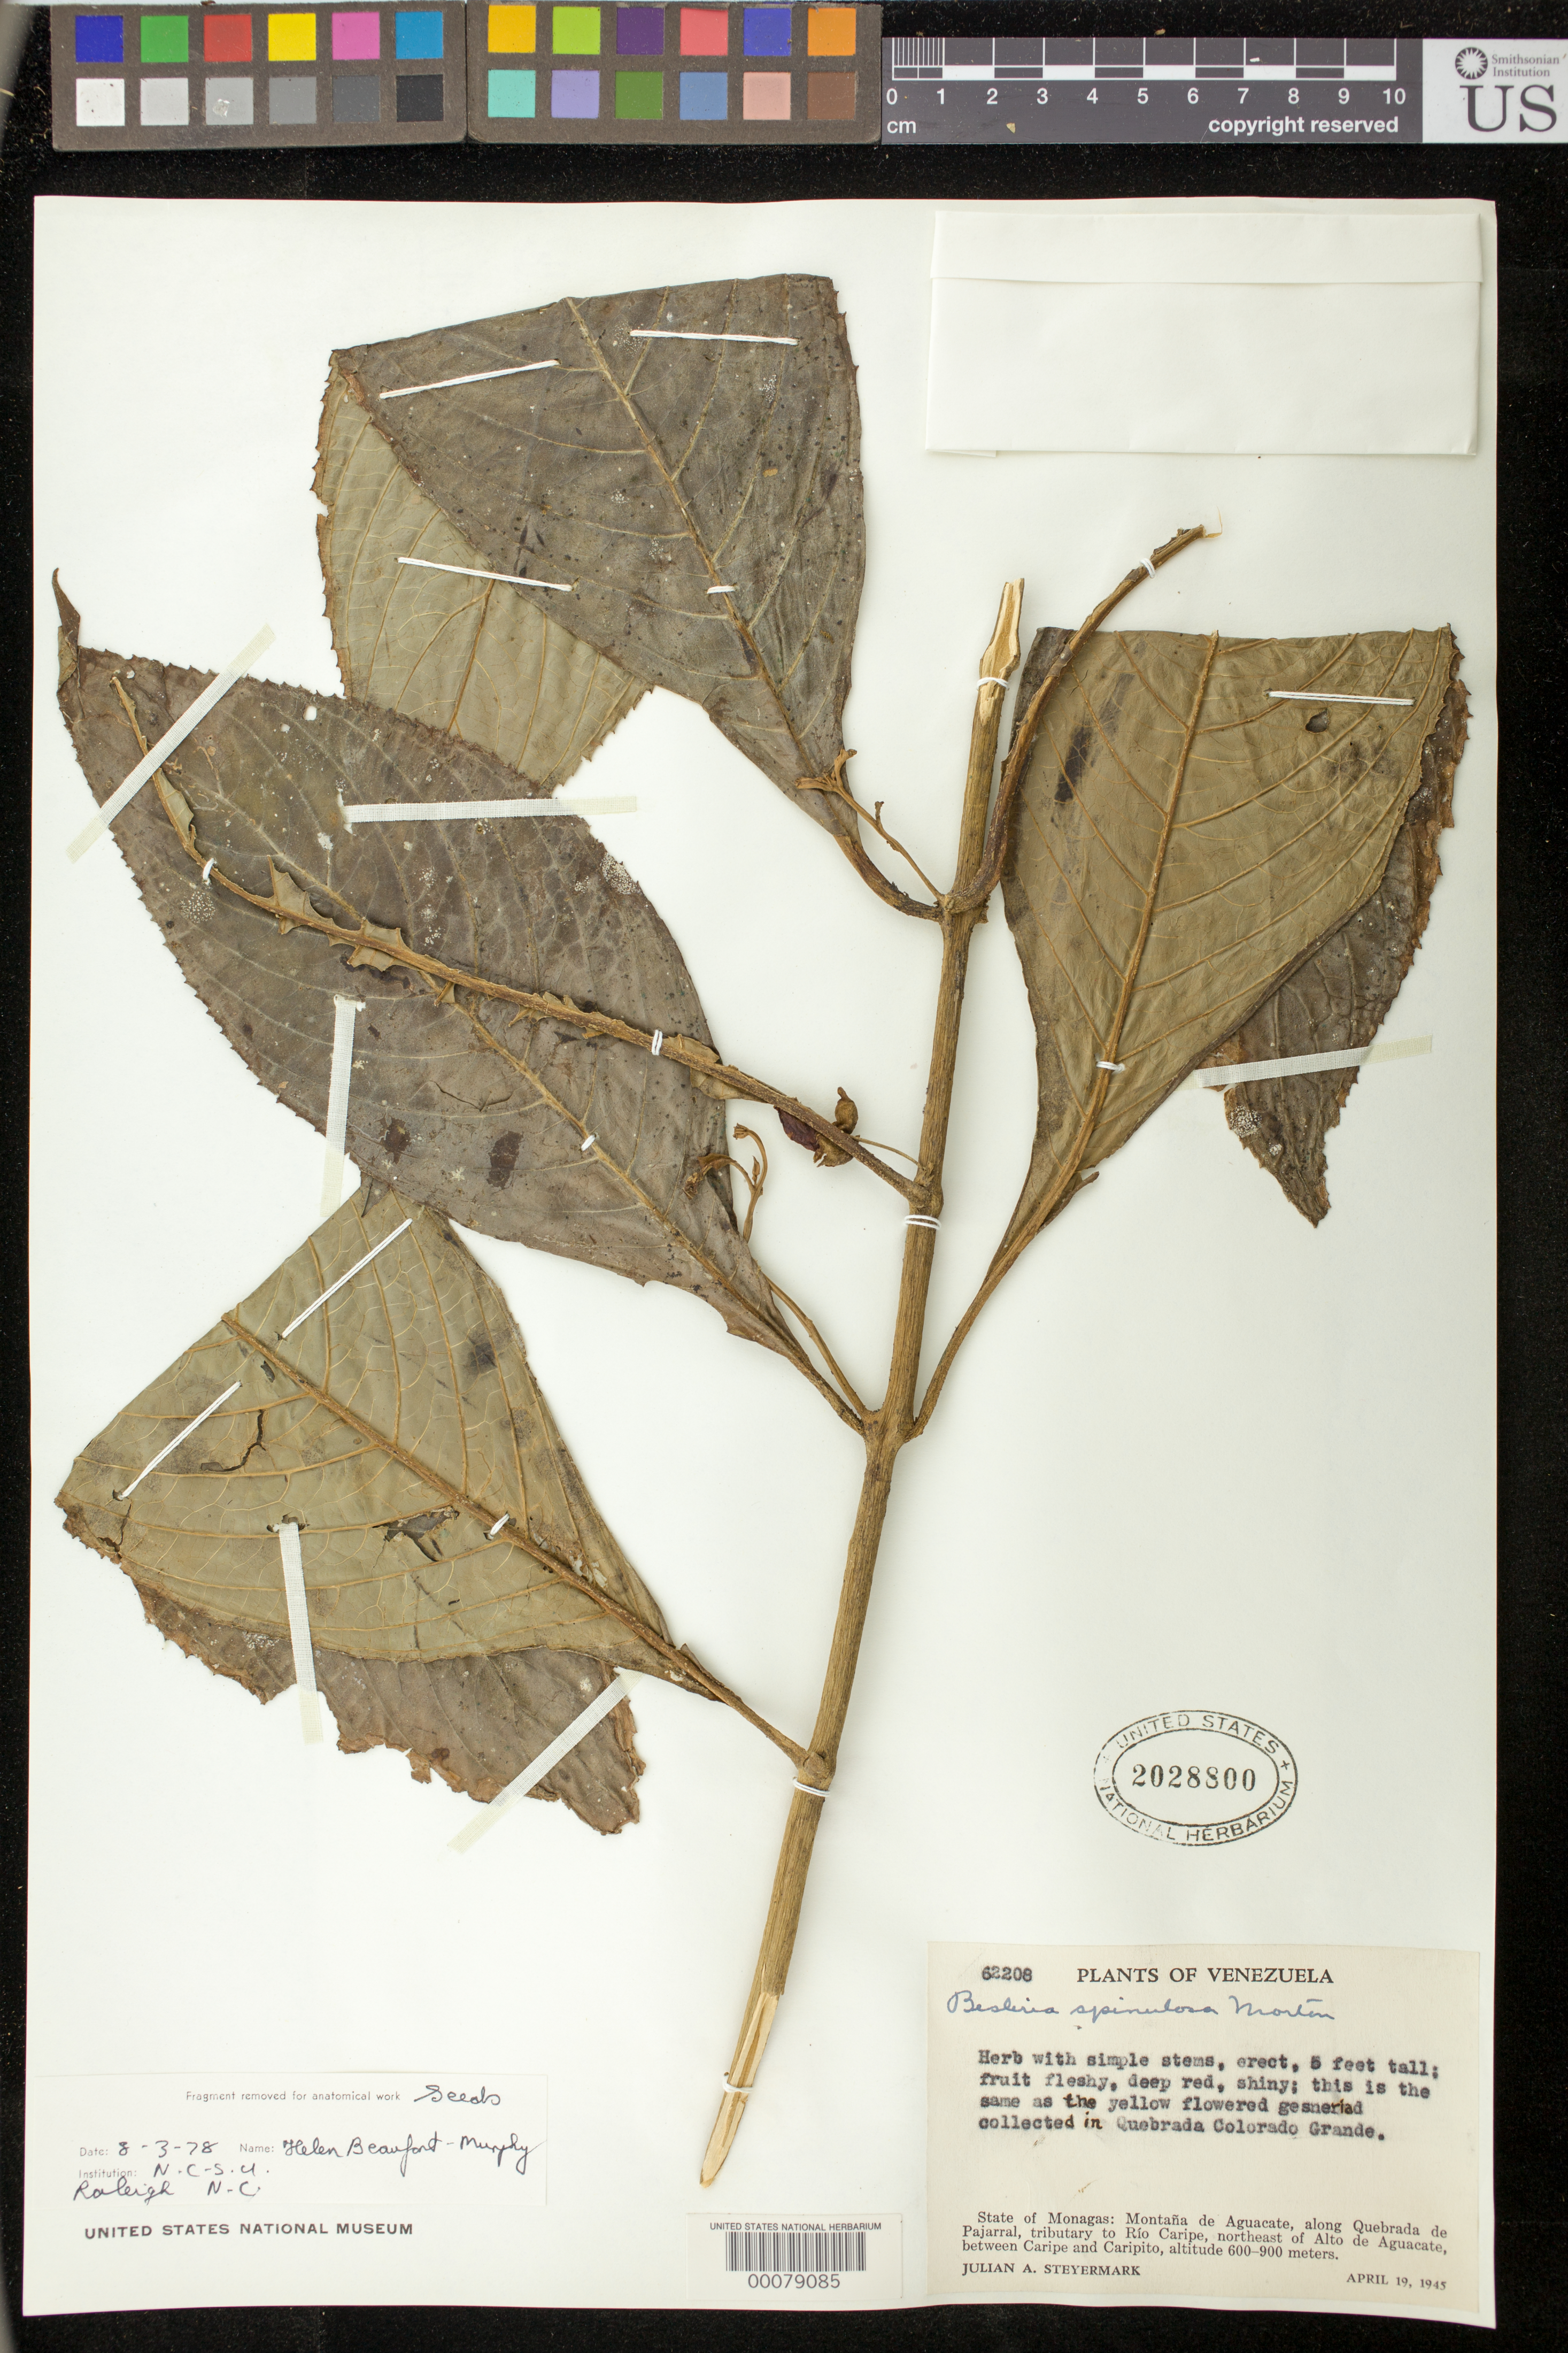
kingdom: Plantae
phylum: Tracheophyta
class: Magnoliopsida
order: Lamiales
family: Gesneriaceae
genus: Besleria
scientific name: Besleria spinulosa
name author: C.V. Morton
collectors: J. Steyermark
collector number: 62208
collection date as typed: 19 Apr 1945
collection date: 1945-04-19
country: Venezuela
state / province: Monagas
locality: Montana de Aguacate, along Quebrada de Pajarral, tributary to Rio Caripe, NE of Alto de Aguacate, between Caripe & Caripito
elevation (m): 600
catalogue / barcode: US 2028800